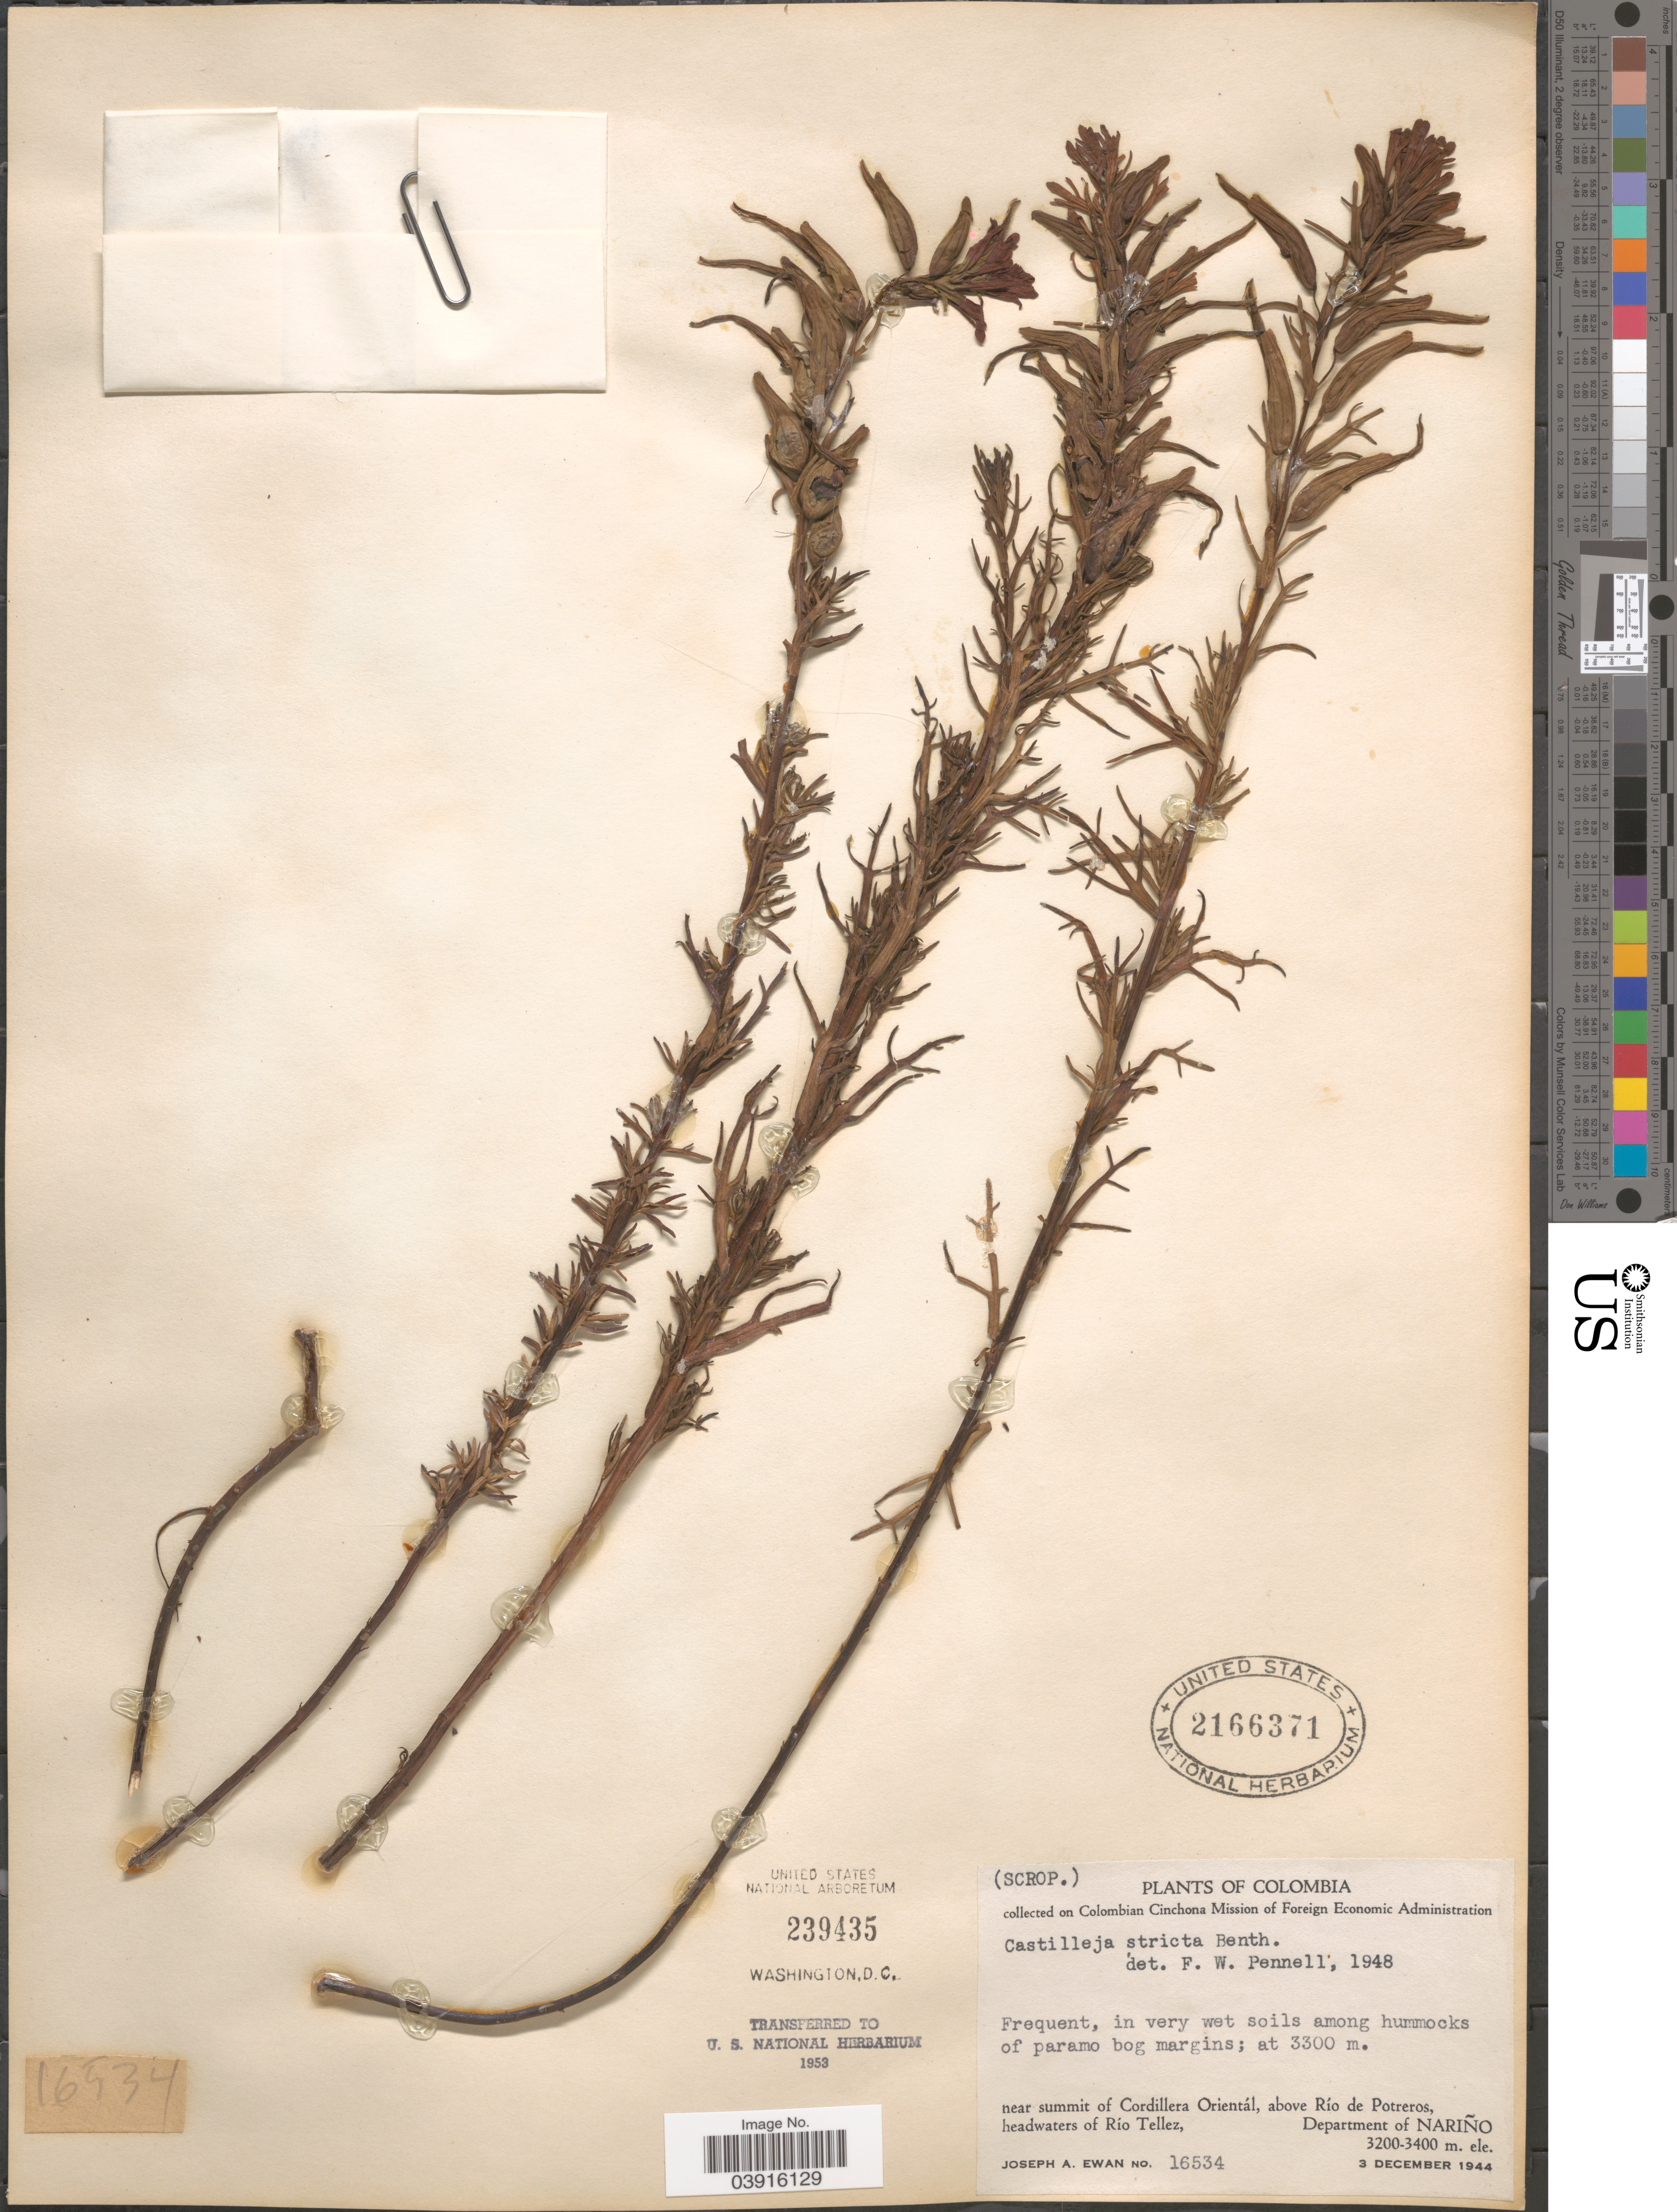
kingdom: Plantae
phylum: Tracheophyta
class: Magnoliopsida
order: Lamiales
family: Orobanchaceae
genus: Castilleja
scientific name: Castilleja fissifolia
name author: L. f.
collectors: J. A. Ewan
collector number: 16534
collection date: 1944-12-03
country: Colombia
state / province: Nariño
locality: Near summit of Cordillera Orientál, above Río de Potreros, headwaters of Río Tellez, Department of Nariño.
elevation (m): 3300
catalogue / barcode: US 2166371